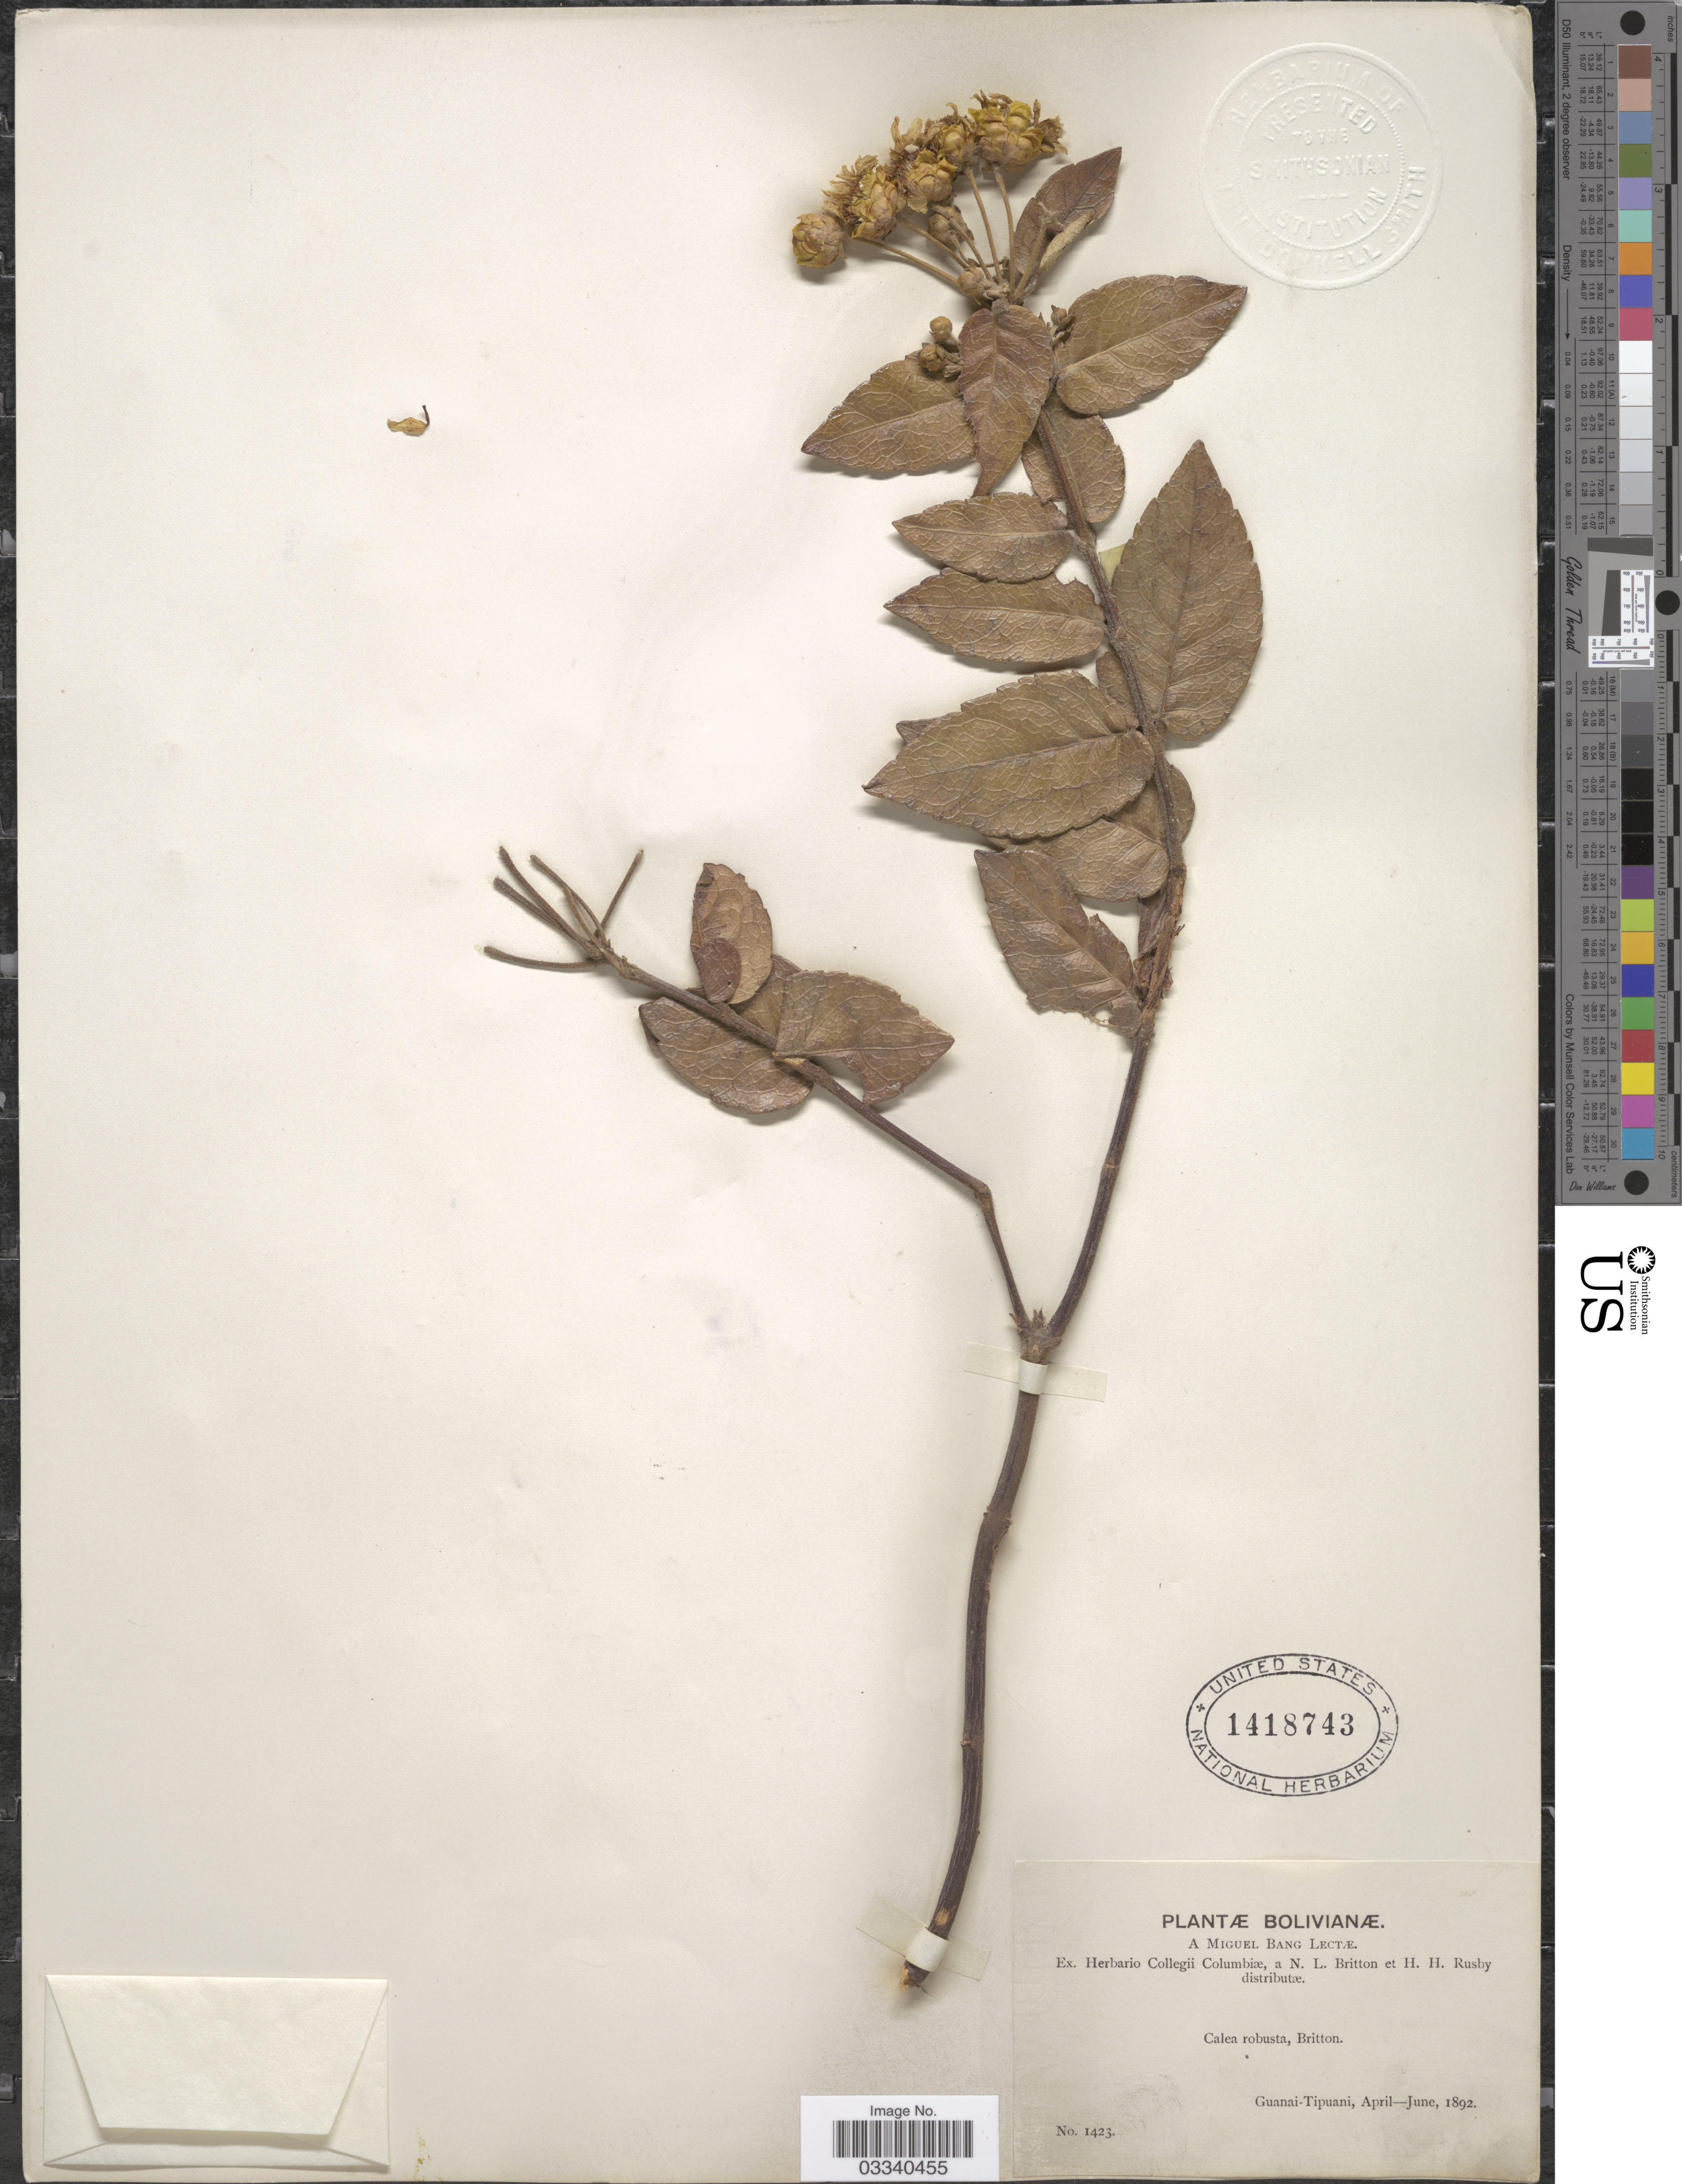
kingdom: Plantae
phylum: Tracheophyta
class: Magnoliopsida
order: Asterales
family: Asteraceae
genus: Calea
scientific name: Calea coriacea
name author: DC.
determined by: Bueno, Vinicius Resende, (ICN), Universidade Federal do Rio Grande do Sul (BRAZIL)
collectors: M. Bang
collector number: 1423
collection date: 1892-04/1892-06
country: Bolivia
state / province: La Paz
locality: Guanai-Tipuani.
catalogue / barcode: US 1418743